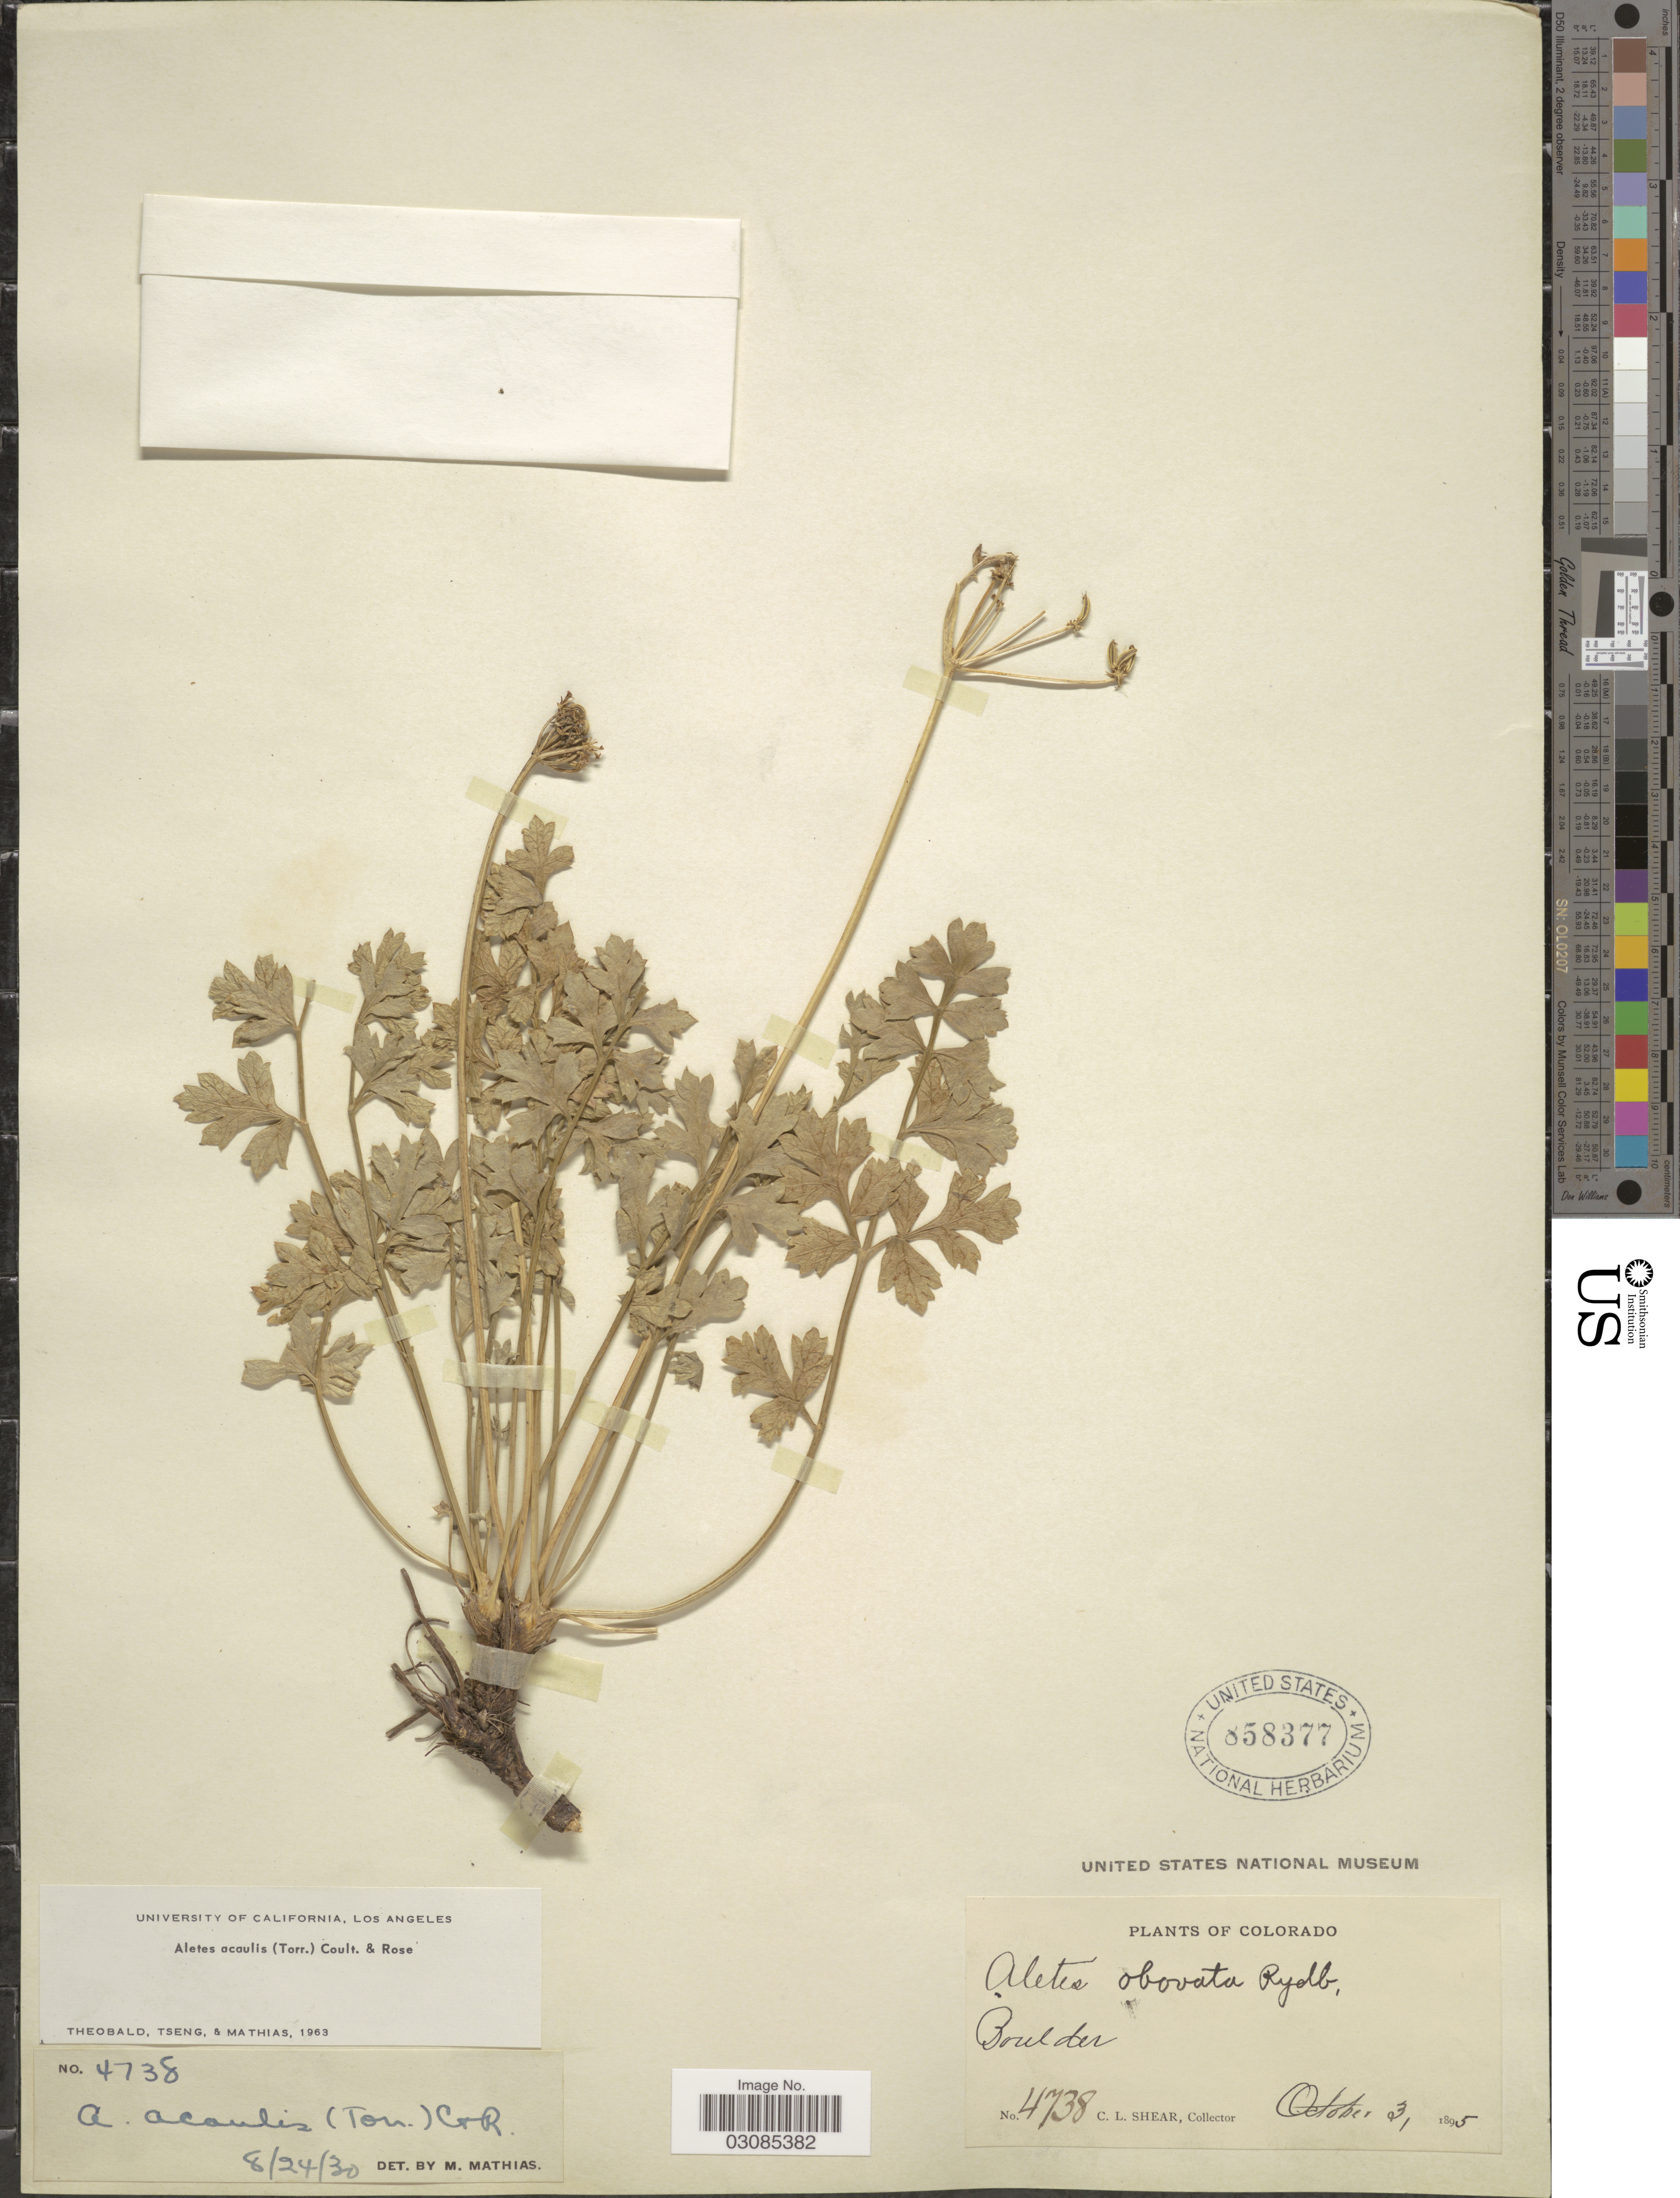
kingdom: Plantae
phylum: Tracheophyta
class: Magnoliopsida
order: Apiales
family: Apiaceae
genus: Aletes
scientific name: Aletes acaulis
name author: (Torr.) J.M. Coult. & Rose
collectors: C. L. Shear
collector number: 4738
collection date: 1895-10-03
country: United States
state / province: Colorado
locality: Boulder.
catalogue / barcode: US 858377